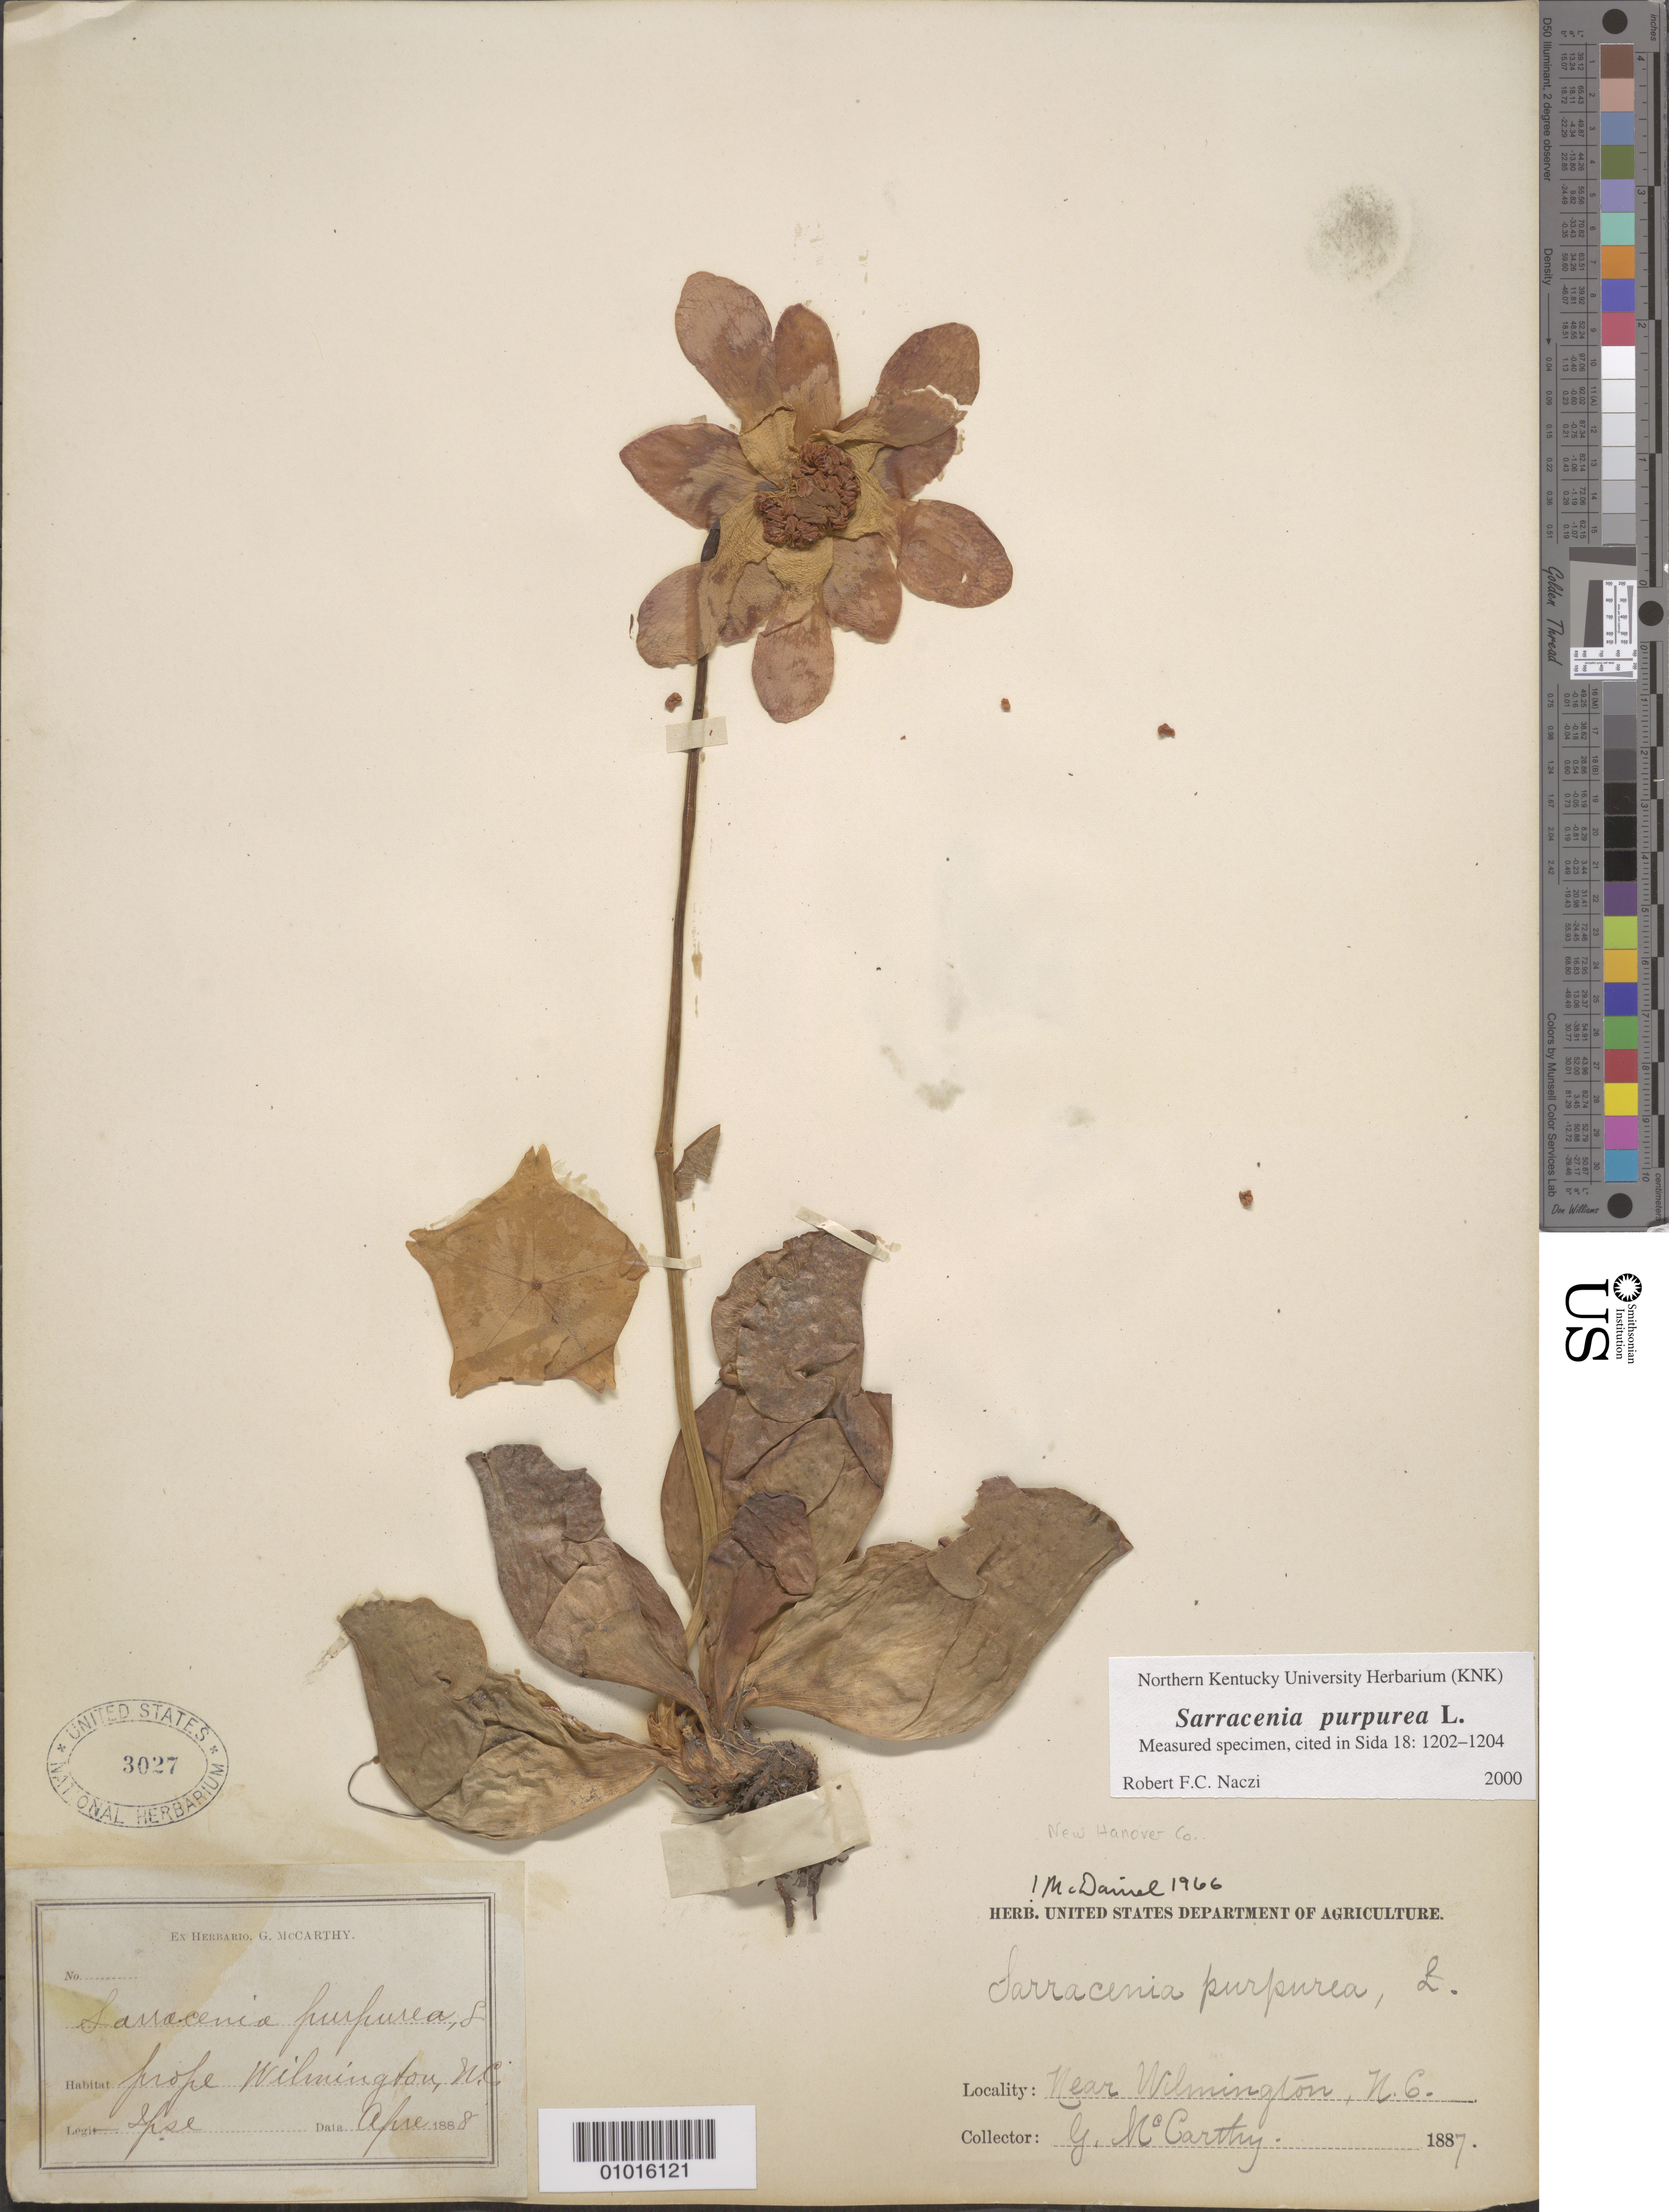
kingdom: Plantae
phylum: Tracheophyta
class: Magnoliopsida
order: Ericales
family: Sarraceniaceae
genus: Sarracenia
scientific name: Sarracenia purpurea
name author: L.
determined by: Naczi, R. F. C.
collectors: G. McCarthy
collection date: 1887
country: United States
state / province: North Carolina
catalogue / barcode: US 3027